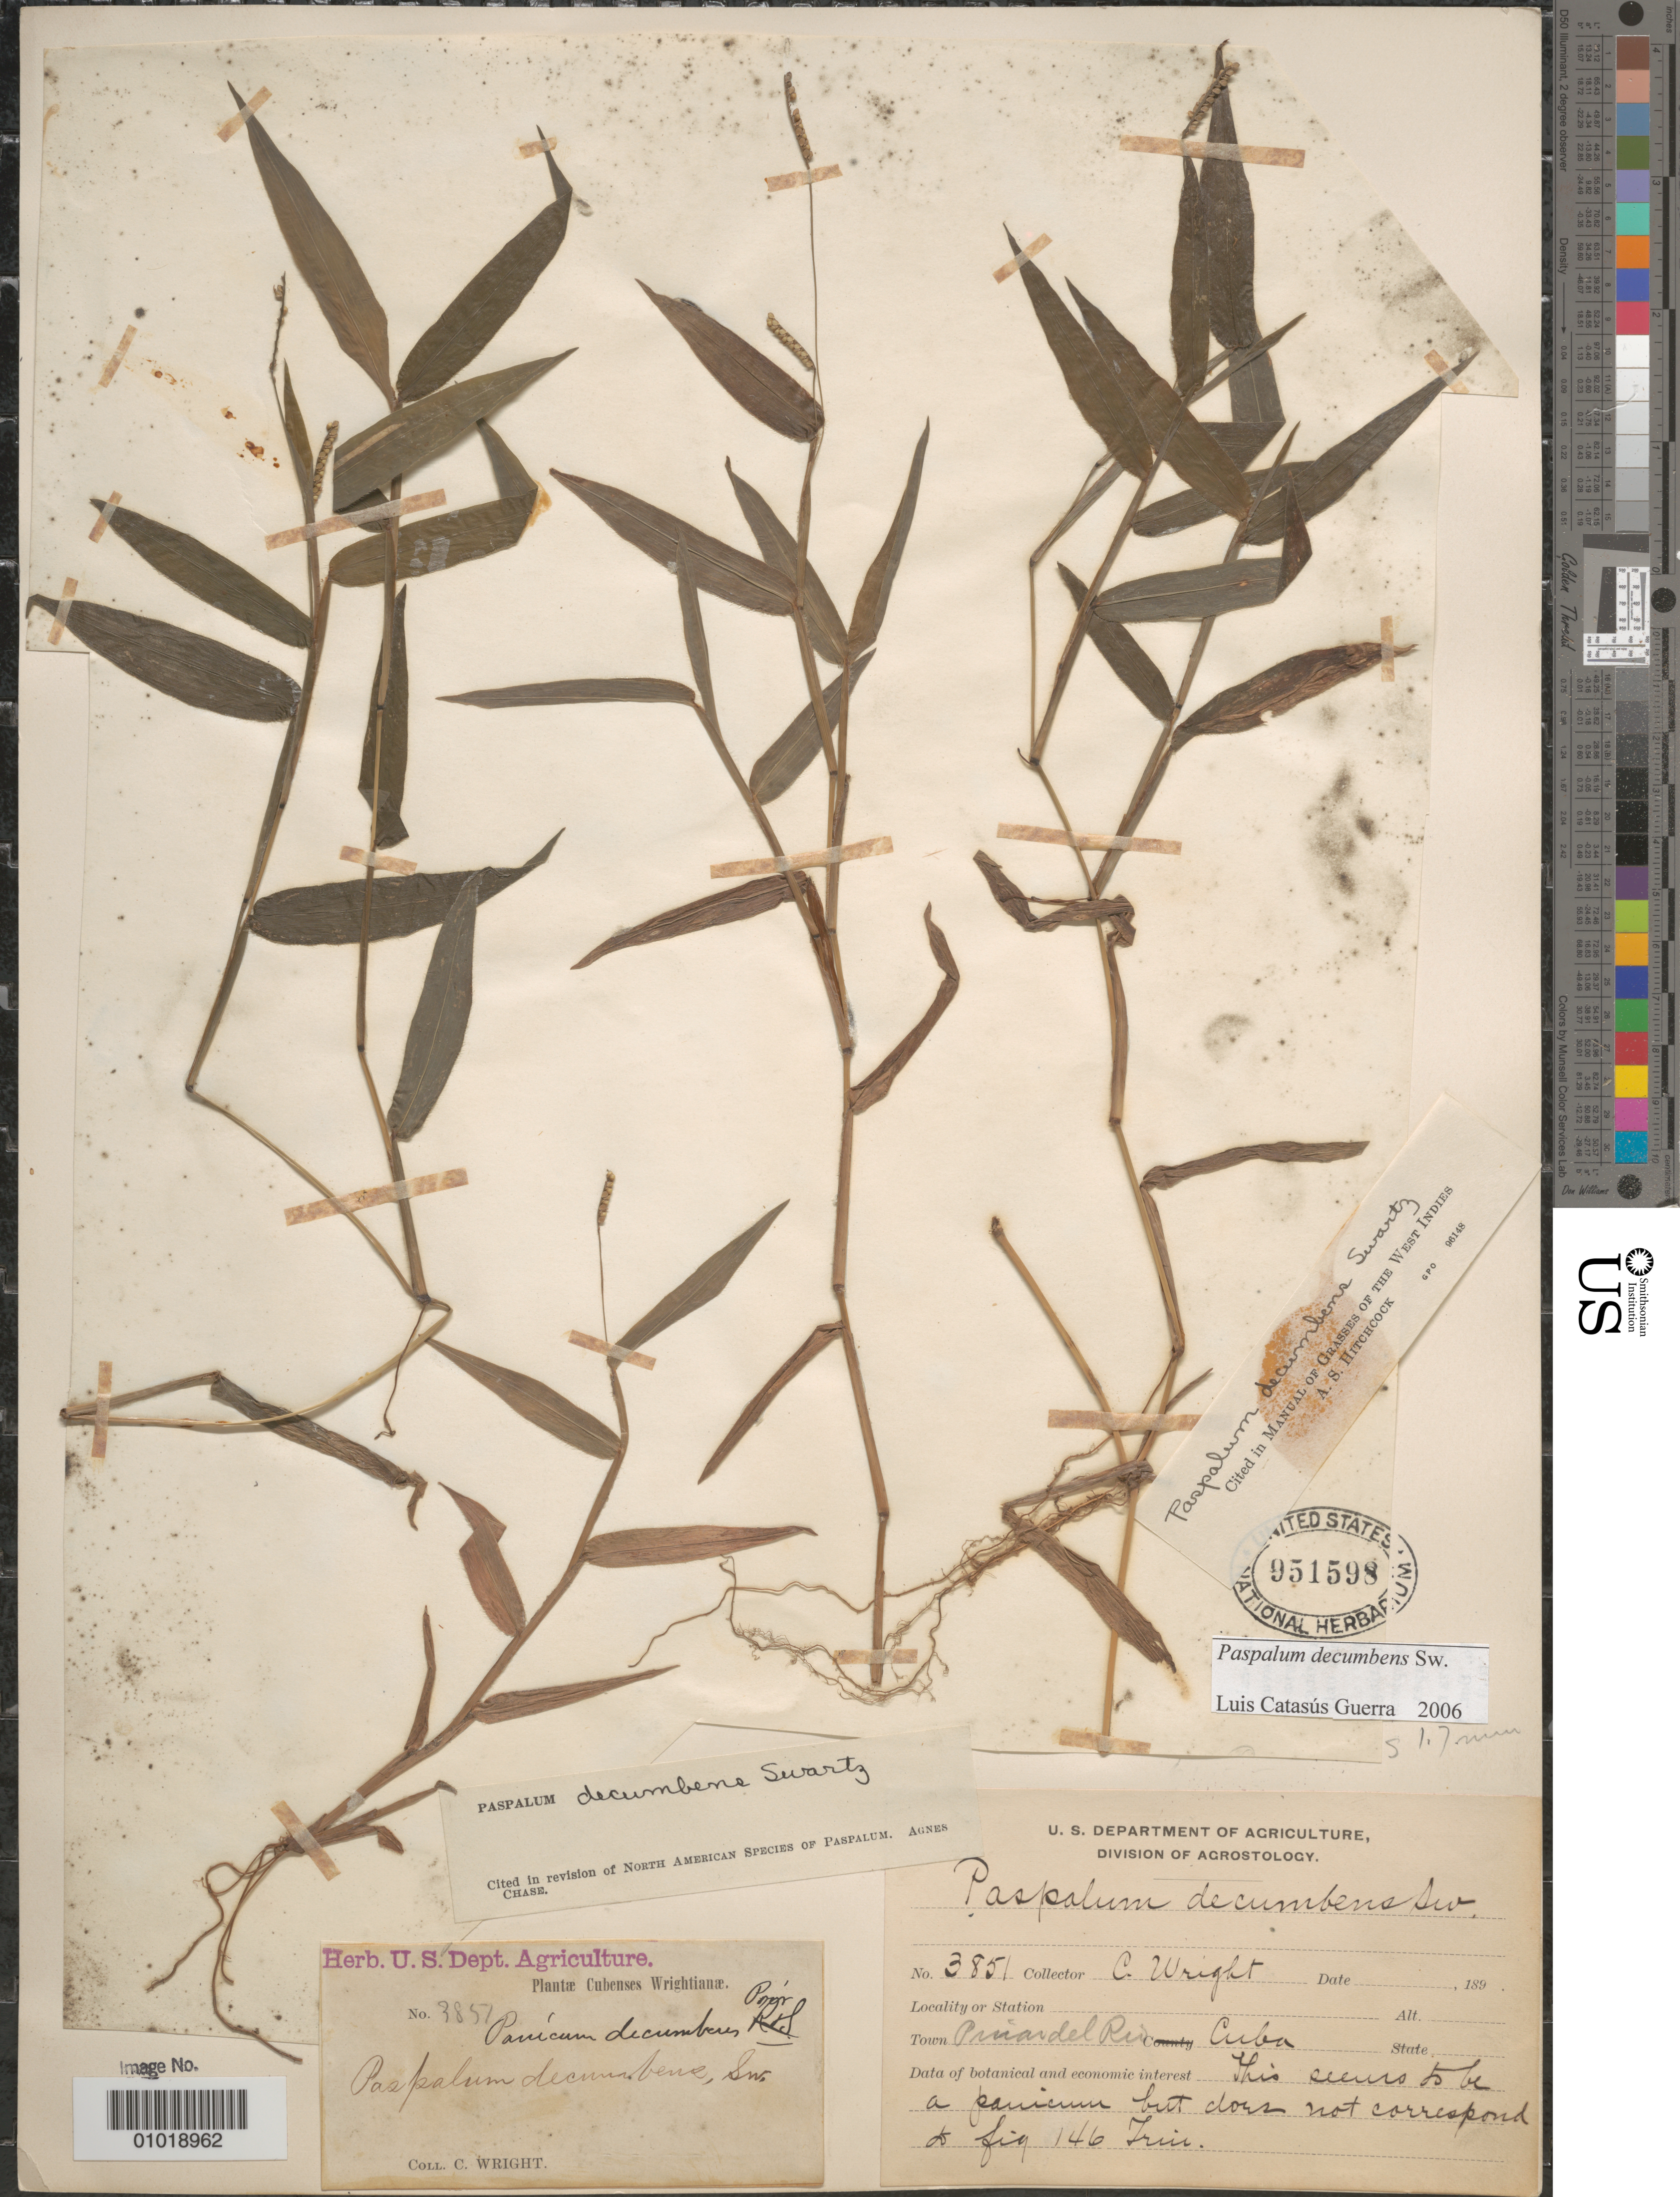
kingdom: Plantae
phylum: Tracheophyta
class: Liliopsida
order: Poales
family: Poaceae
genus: Paspalum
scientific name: Paspalum decumbens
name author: Sw.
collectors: C. Wright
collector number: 3851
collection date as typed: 1800 to -- --- 1899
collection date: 1800/1899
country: Cuba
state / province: Pinar del Rio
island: Cuba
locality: Pinar del Rio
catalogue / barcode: US 951598